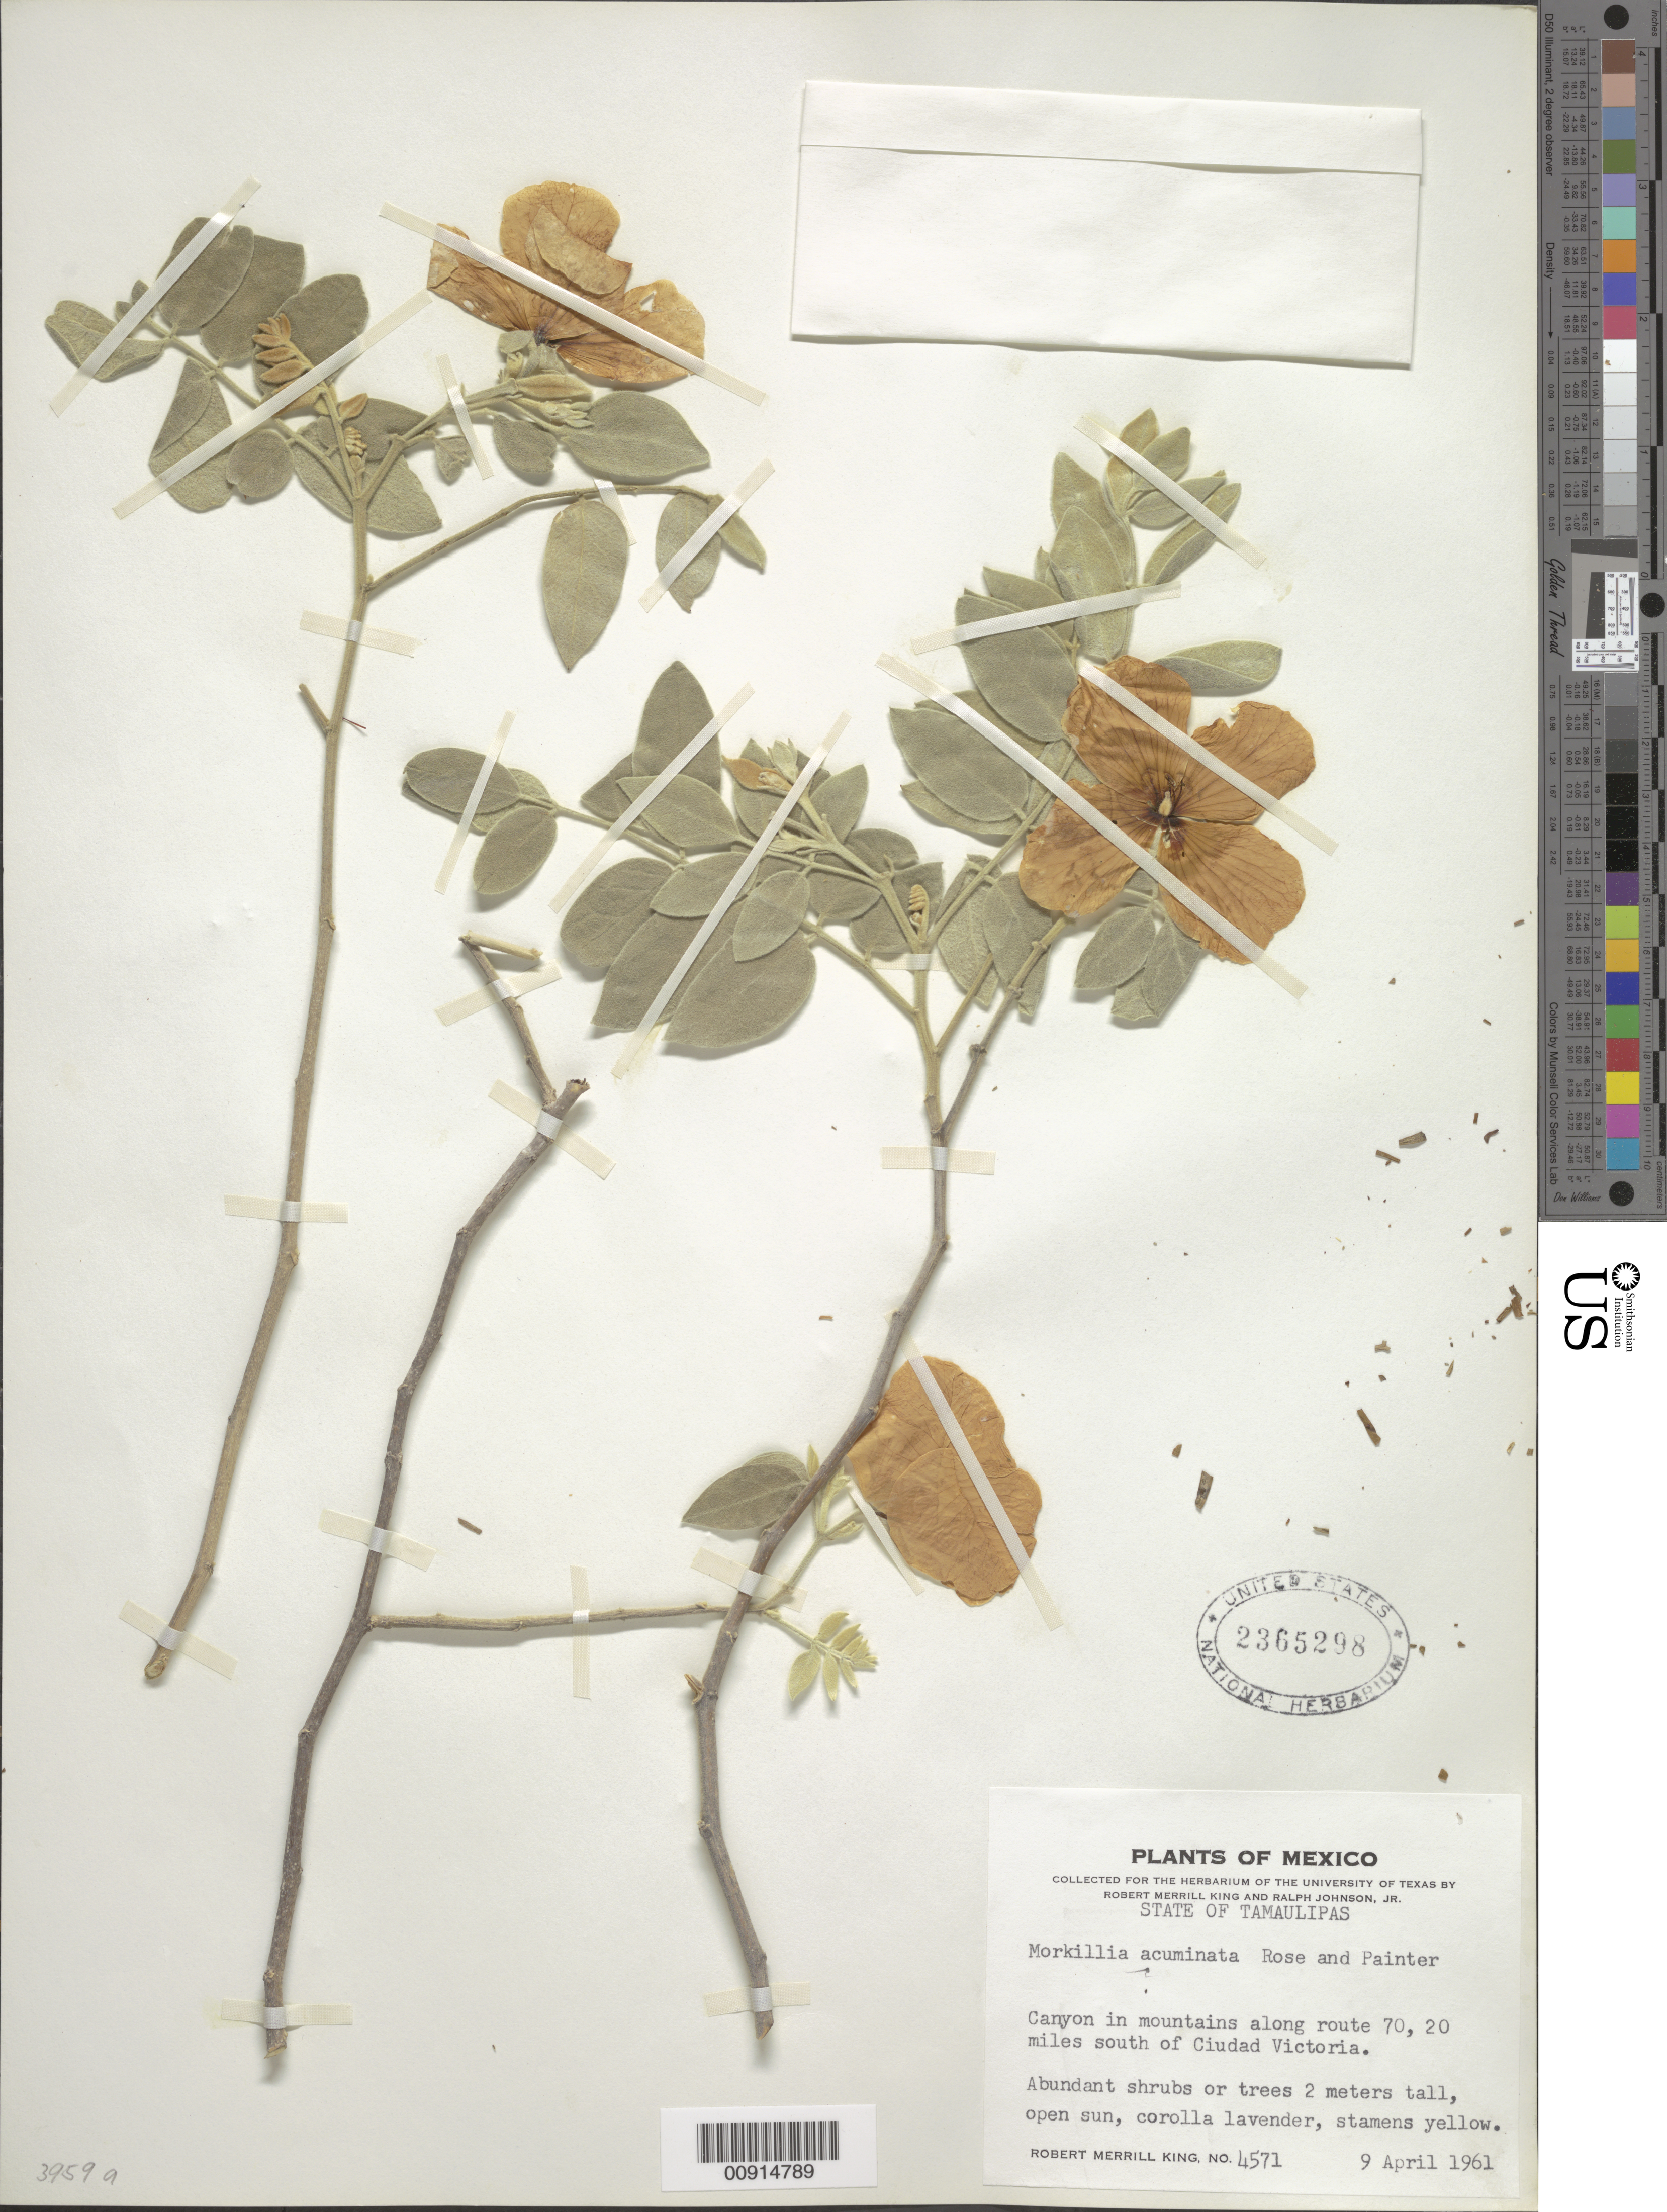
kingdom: Plantae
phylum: Tracheophyta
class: Magnoliopsida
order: Zygophyllales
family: Zygophyllaceae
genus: Morkillia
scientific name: Morkillia acuminata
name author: Rose & J.H. Painter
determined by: Strong, Mark T., (BOT), Smithsonian Institution - National Museum of Natural History (UNITED STATES)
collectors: R. M. King & R. Johnson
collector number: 4571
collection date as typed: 09 Apr 1961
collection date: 1961-04-09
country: Mexico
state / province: Tamaulipas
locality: Canyon in mountains along route 70, 20 miles south of Ciudad Victoria.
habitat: Canyon in mountains. Open sun.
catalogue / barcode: US 2365298